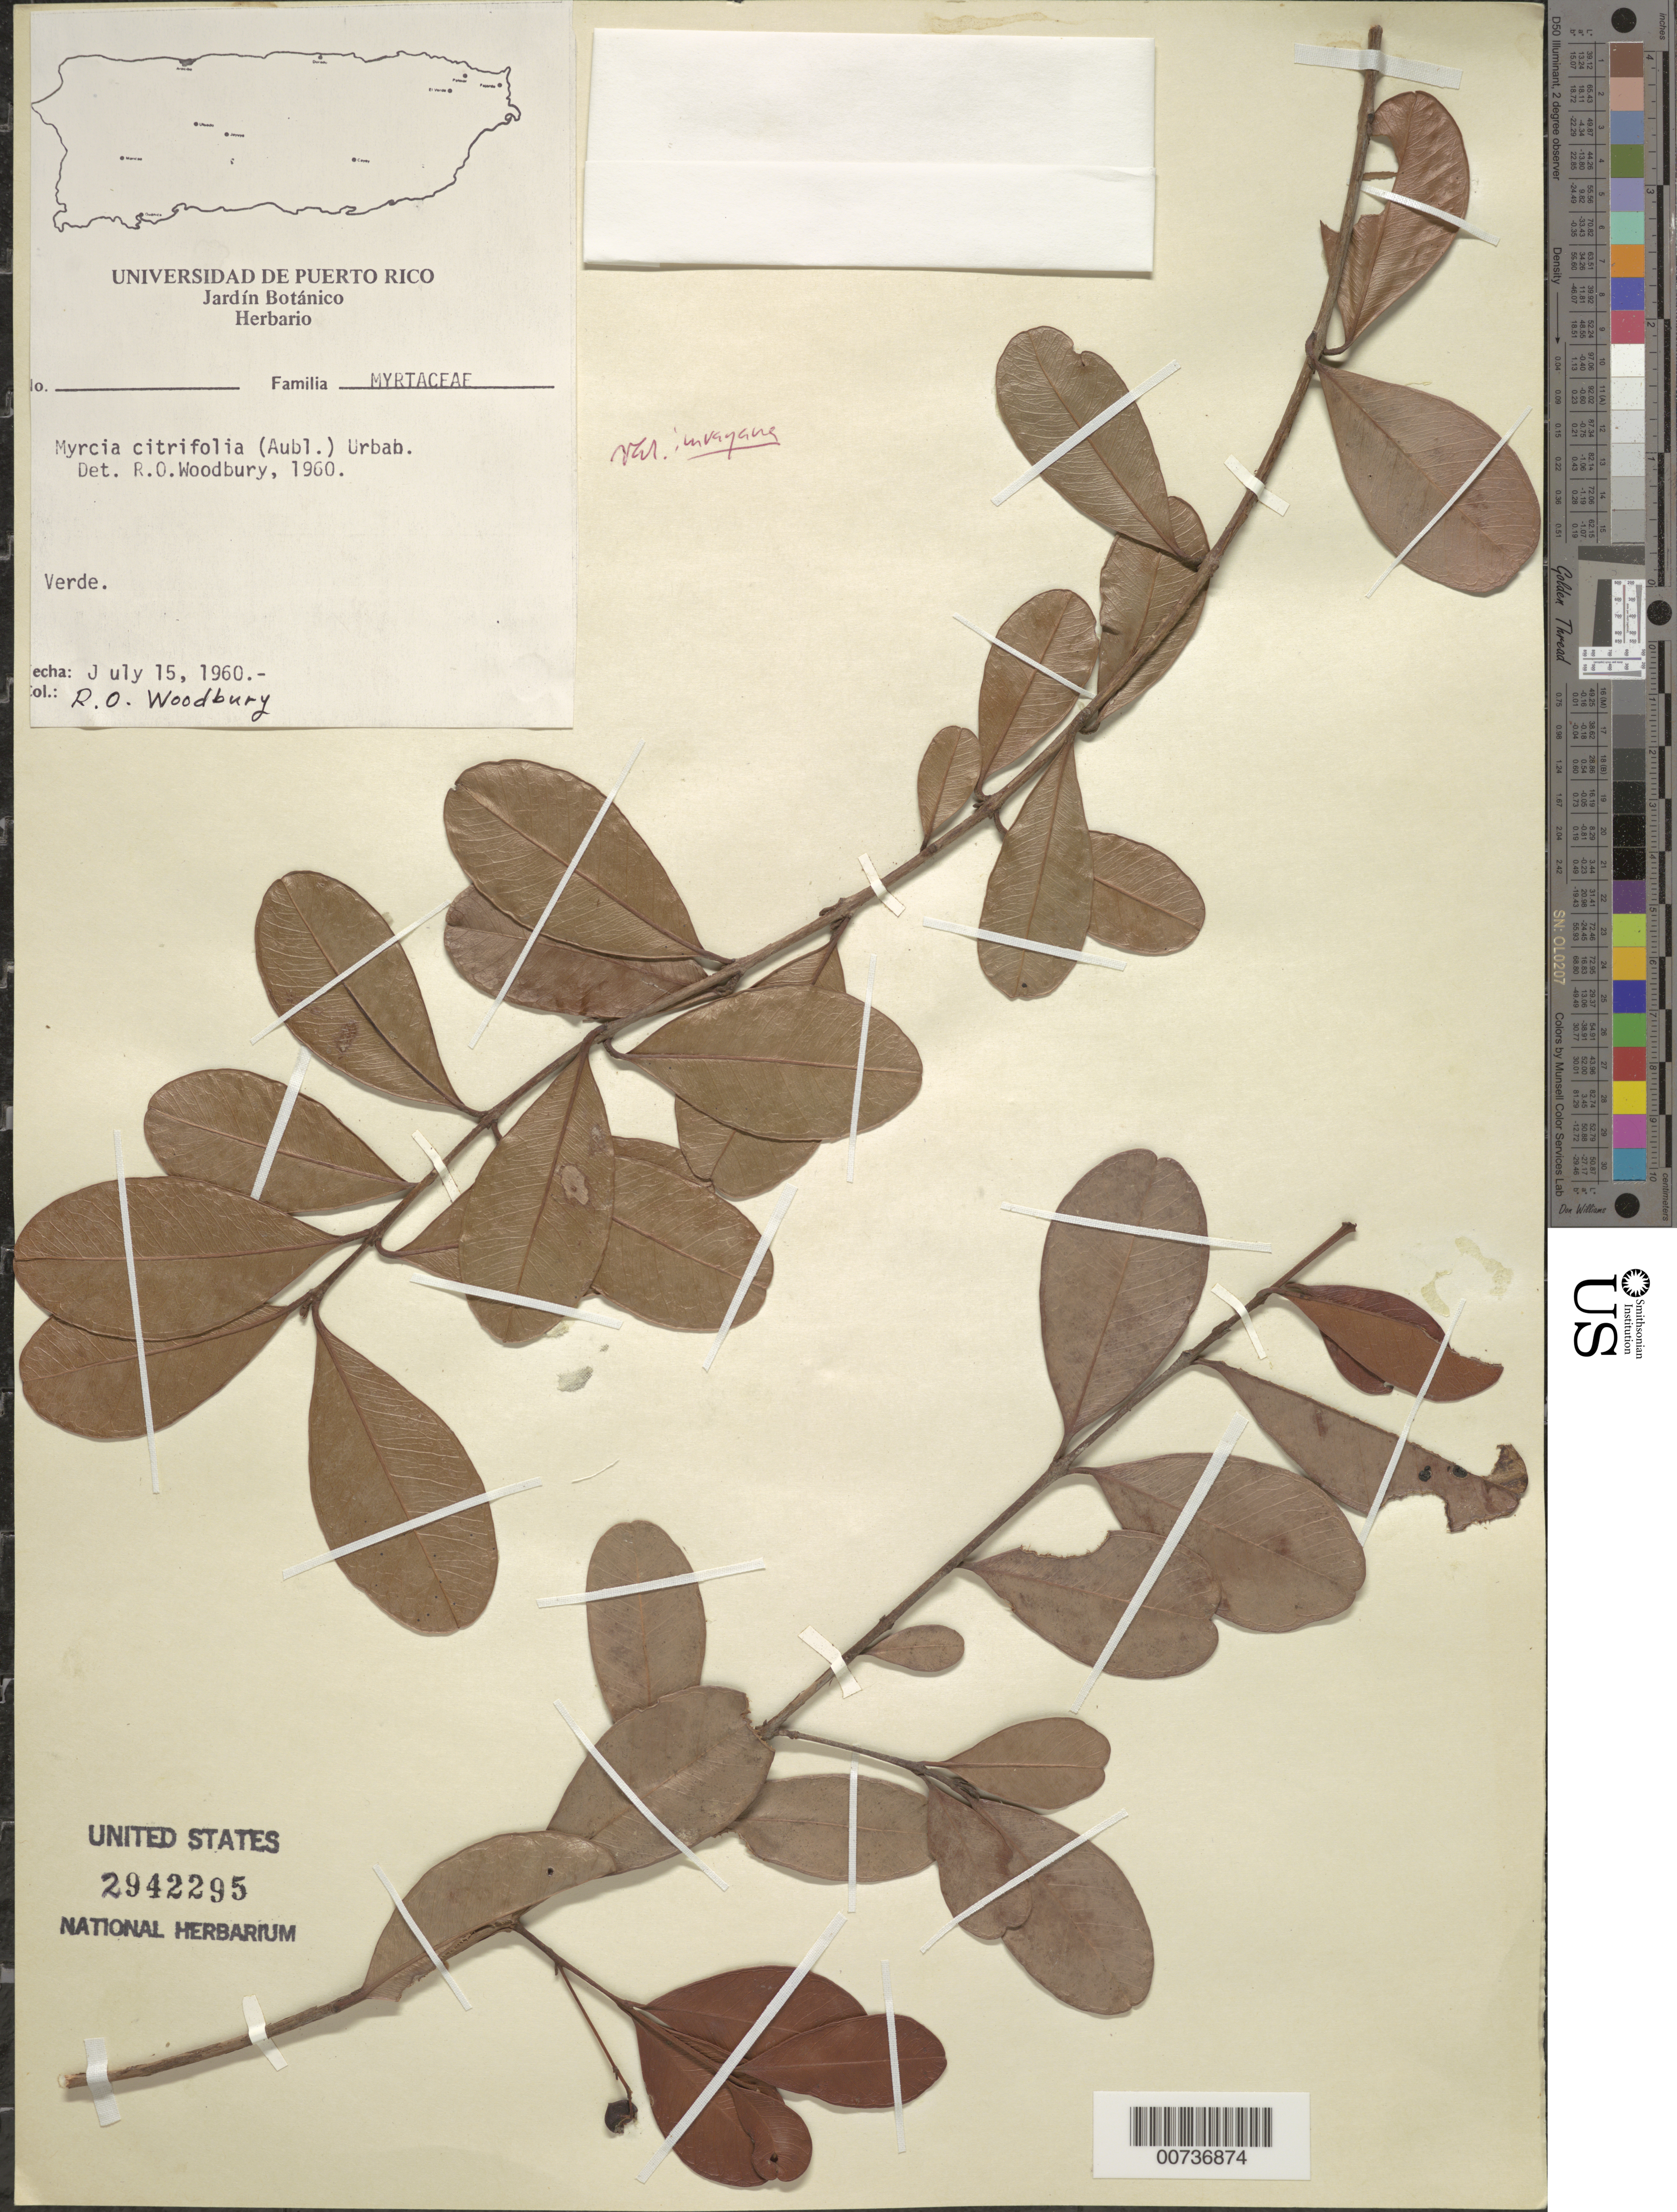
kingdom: Plantae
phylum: Tracheophyta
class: Magnoliopsida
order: Myrtales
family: Myrtaceae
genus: Myrcia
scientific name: Myrcia citrifolia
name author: (Aubl.) Urb.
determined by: Woodbury, R. O.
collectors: R. O. Woodbury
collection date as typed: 15 Jul 1960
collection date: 1960-07-15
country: Puerto Rico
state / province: Río Grande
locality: El Verde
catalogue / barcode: US 2942295